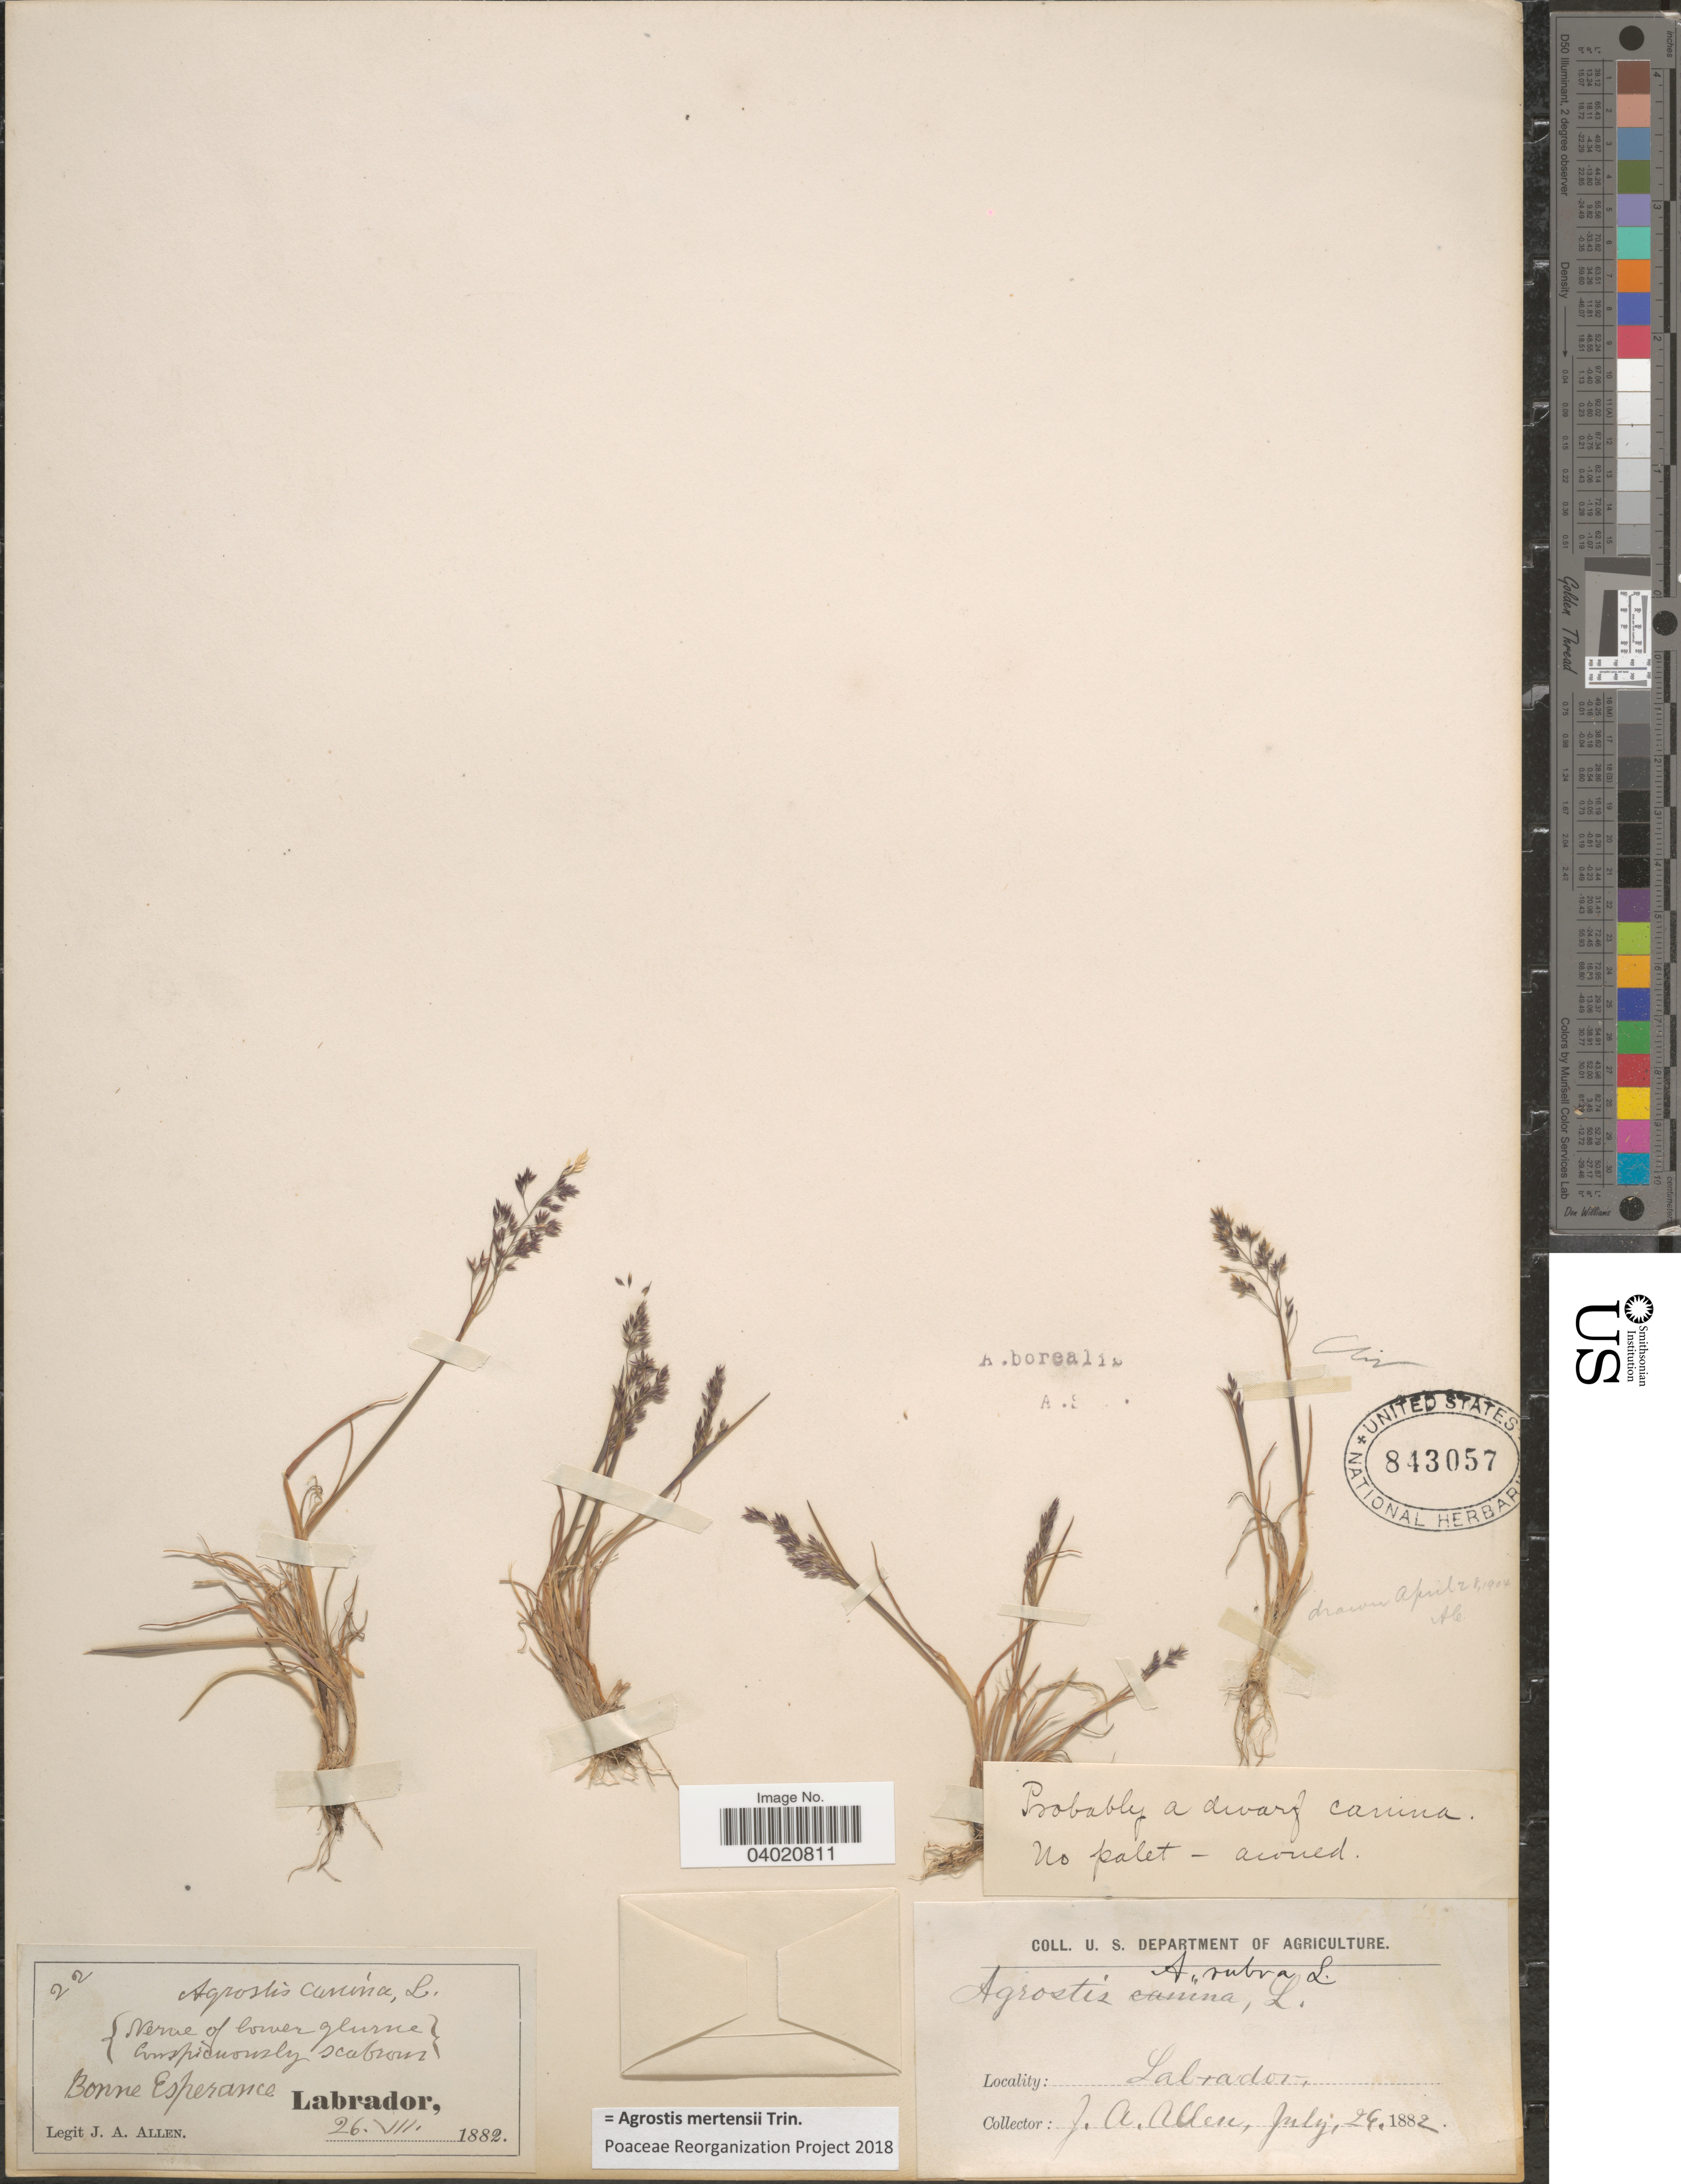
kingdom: Plantae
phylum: Tracheophyta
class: Liliopsida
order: Poales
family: Poaceae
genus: Agrostis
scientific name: Agrostis mertensii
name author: Trin.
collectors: J. Allen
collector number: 22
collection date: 1882-07-26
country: Canada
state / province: Newfoundland and Labrador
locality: Bonne Esperance. Labrador.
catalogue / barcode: US 843057